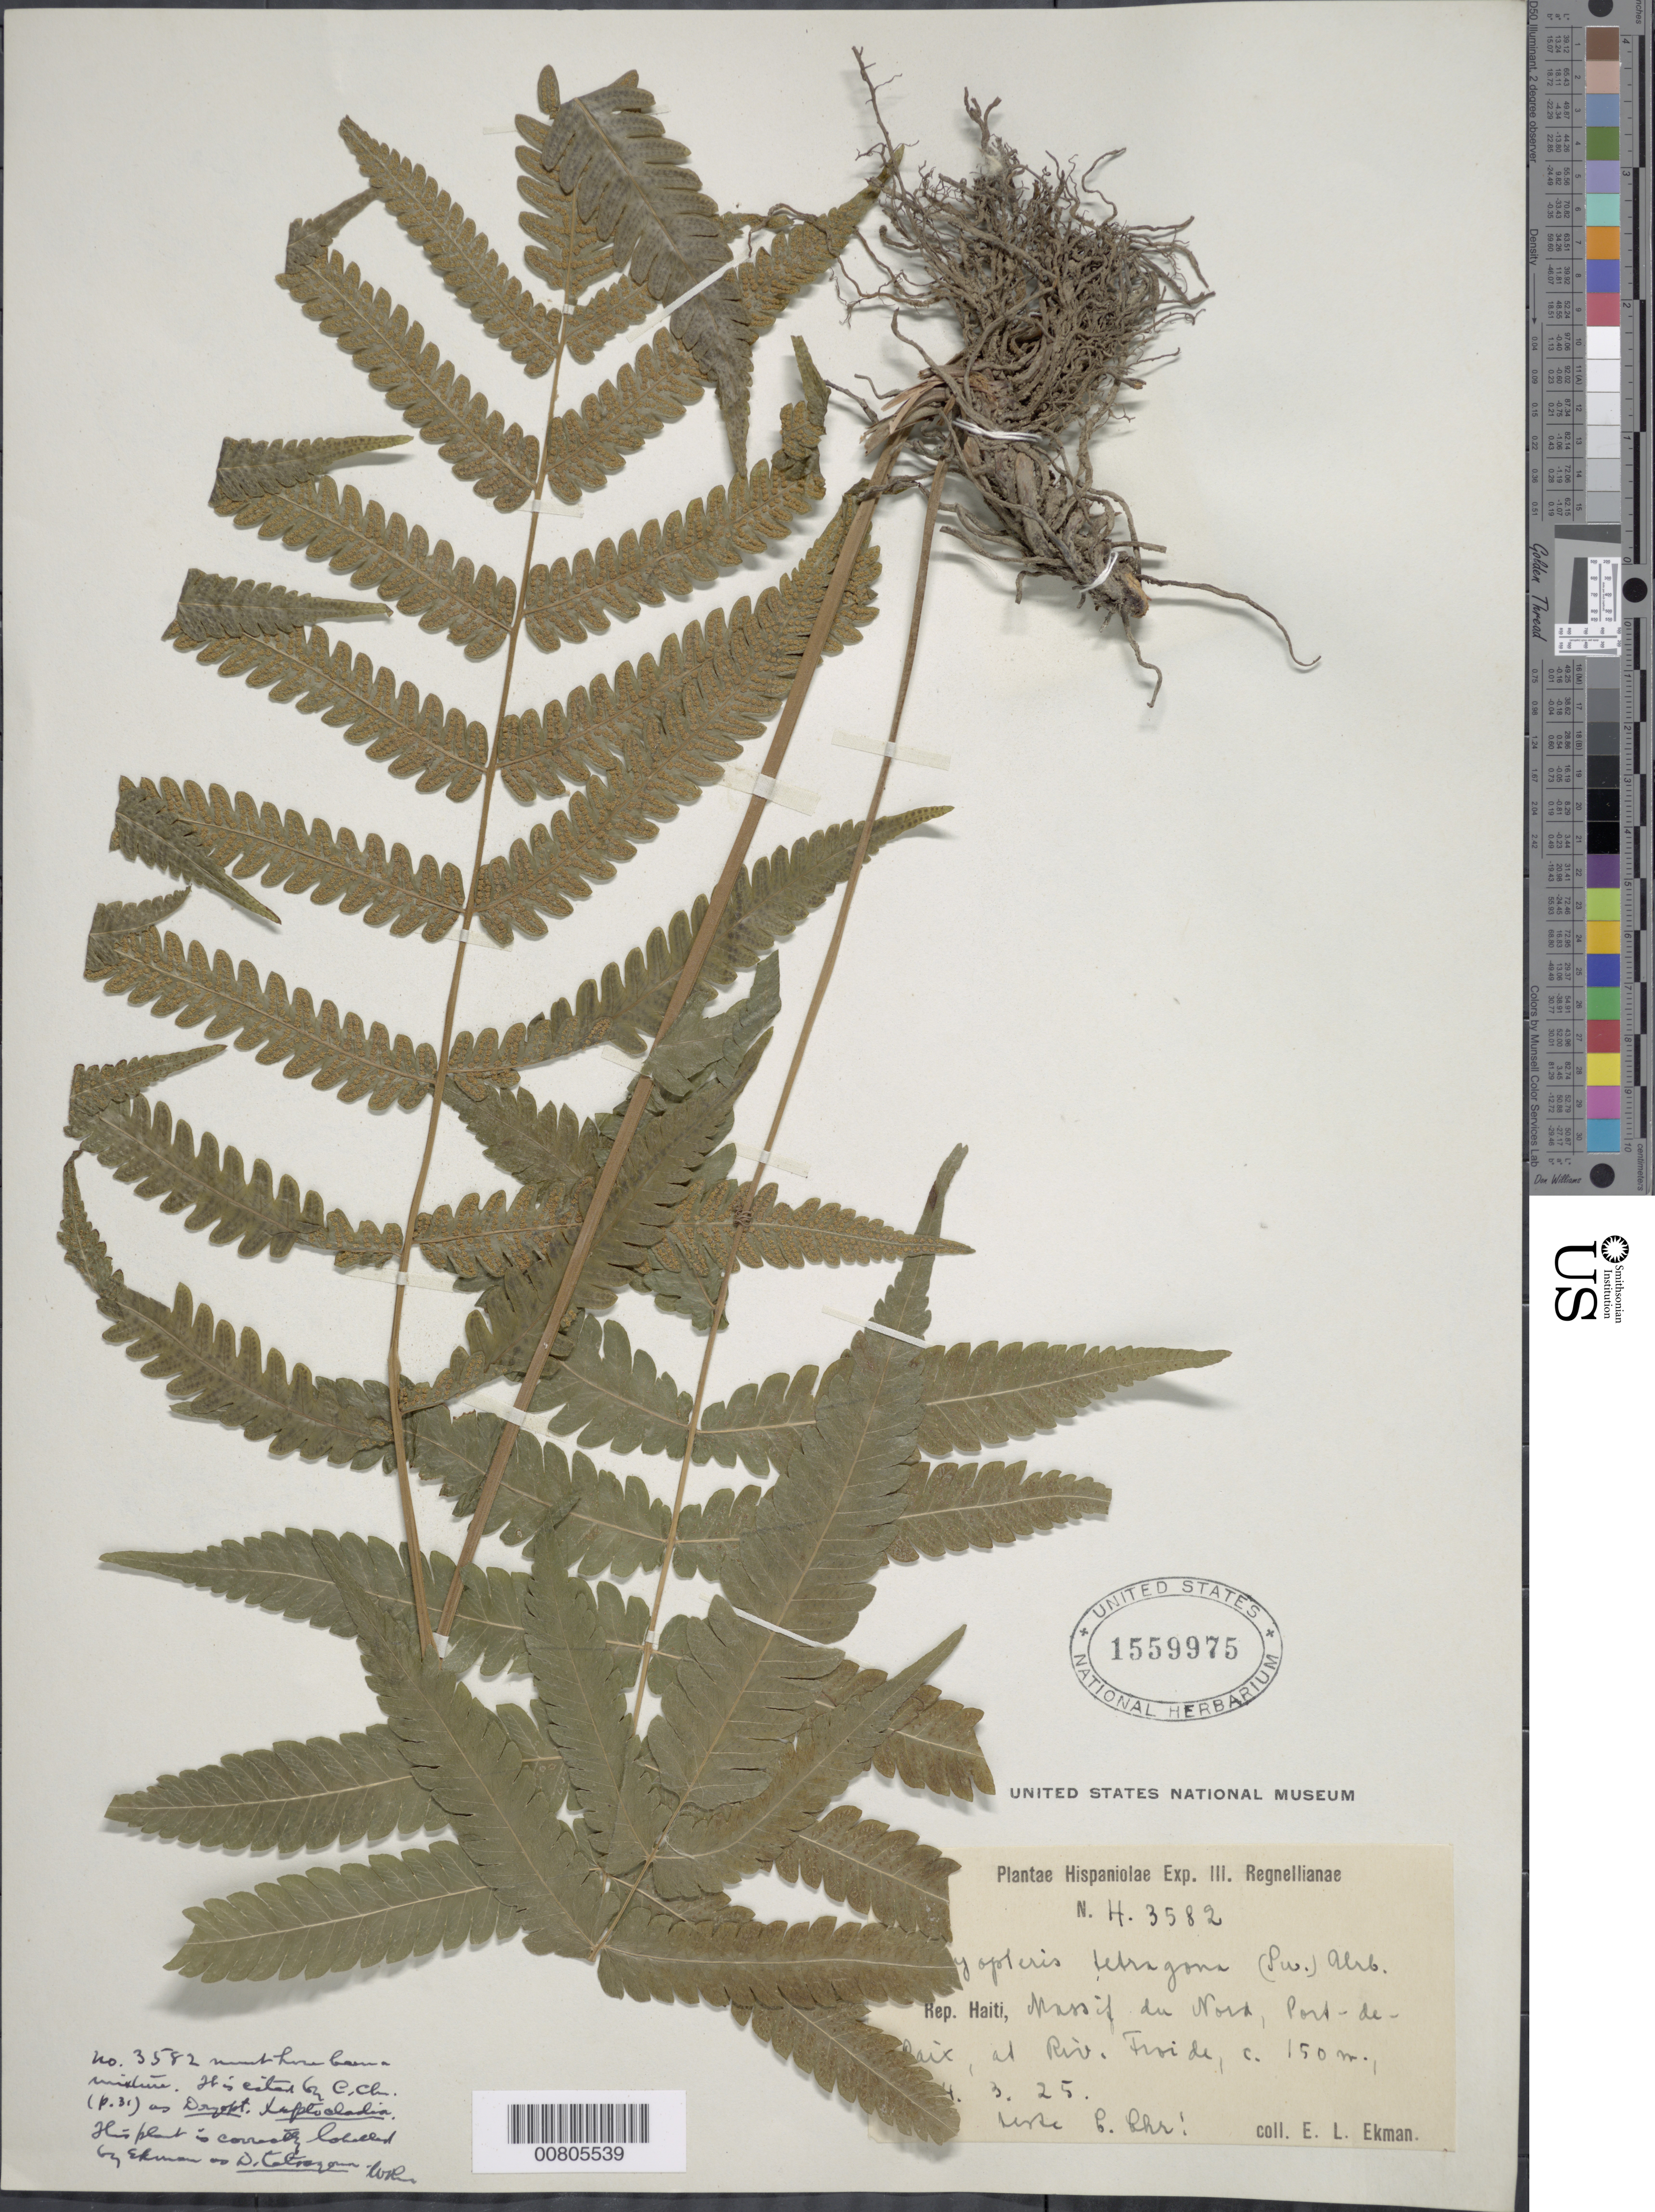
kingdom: Plantae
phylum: Tracheophyta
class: Polypodiopsida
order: Polypodiales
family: Thelypteridaceae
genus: Goniopteris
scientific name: Goniopteris subtetragona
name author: (Link) Vareschi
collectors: E. L. Ekman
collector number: H 3582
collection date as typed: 24 Mar 1925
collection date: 1925-03-24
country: Haiti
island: Hispaniola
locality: Massif du Nord, Port de Paix, at Riv. Froide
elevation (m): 150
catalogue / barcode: US 1559975